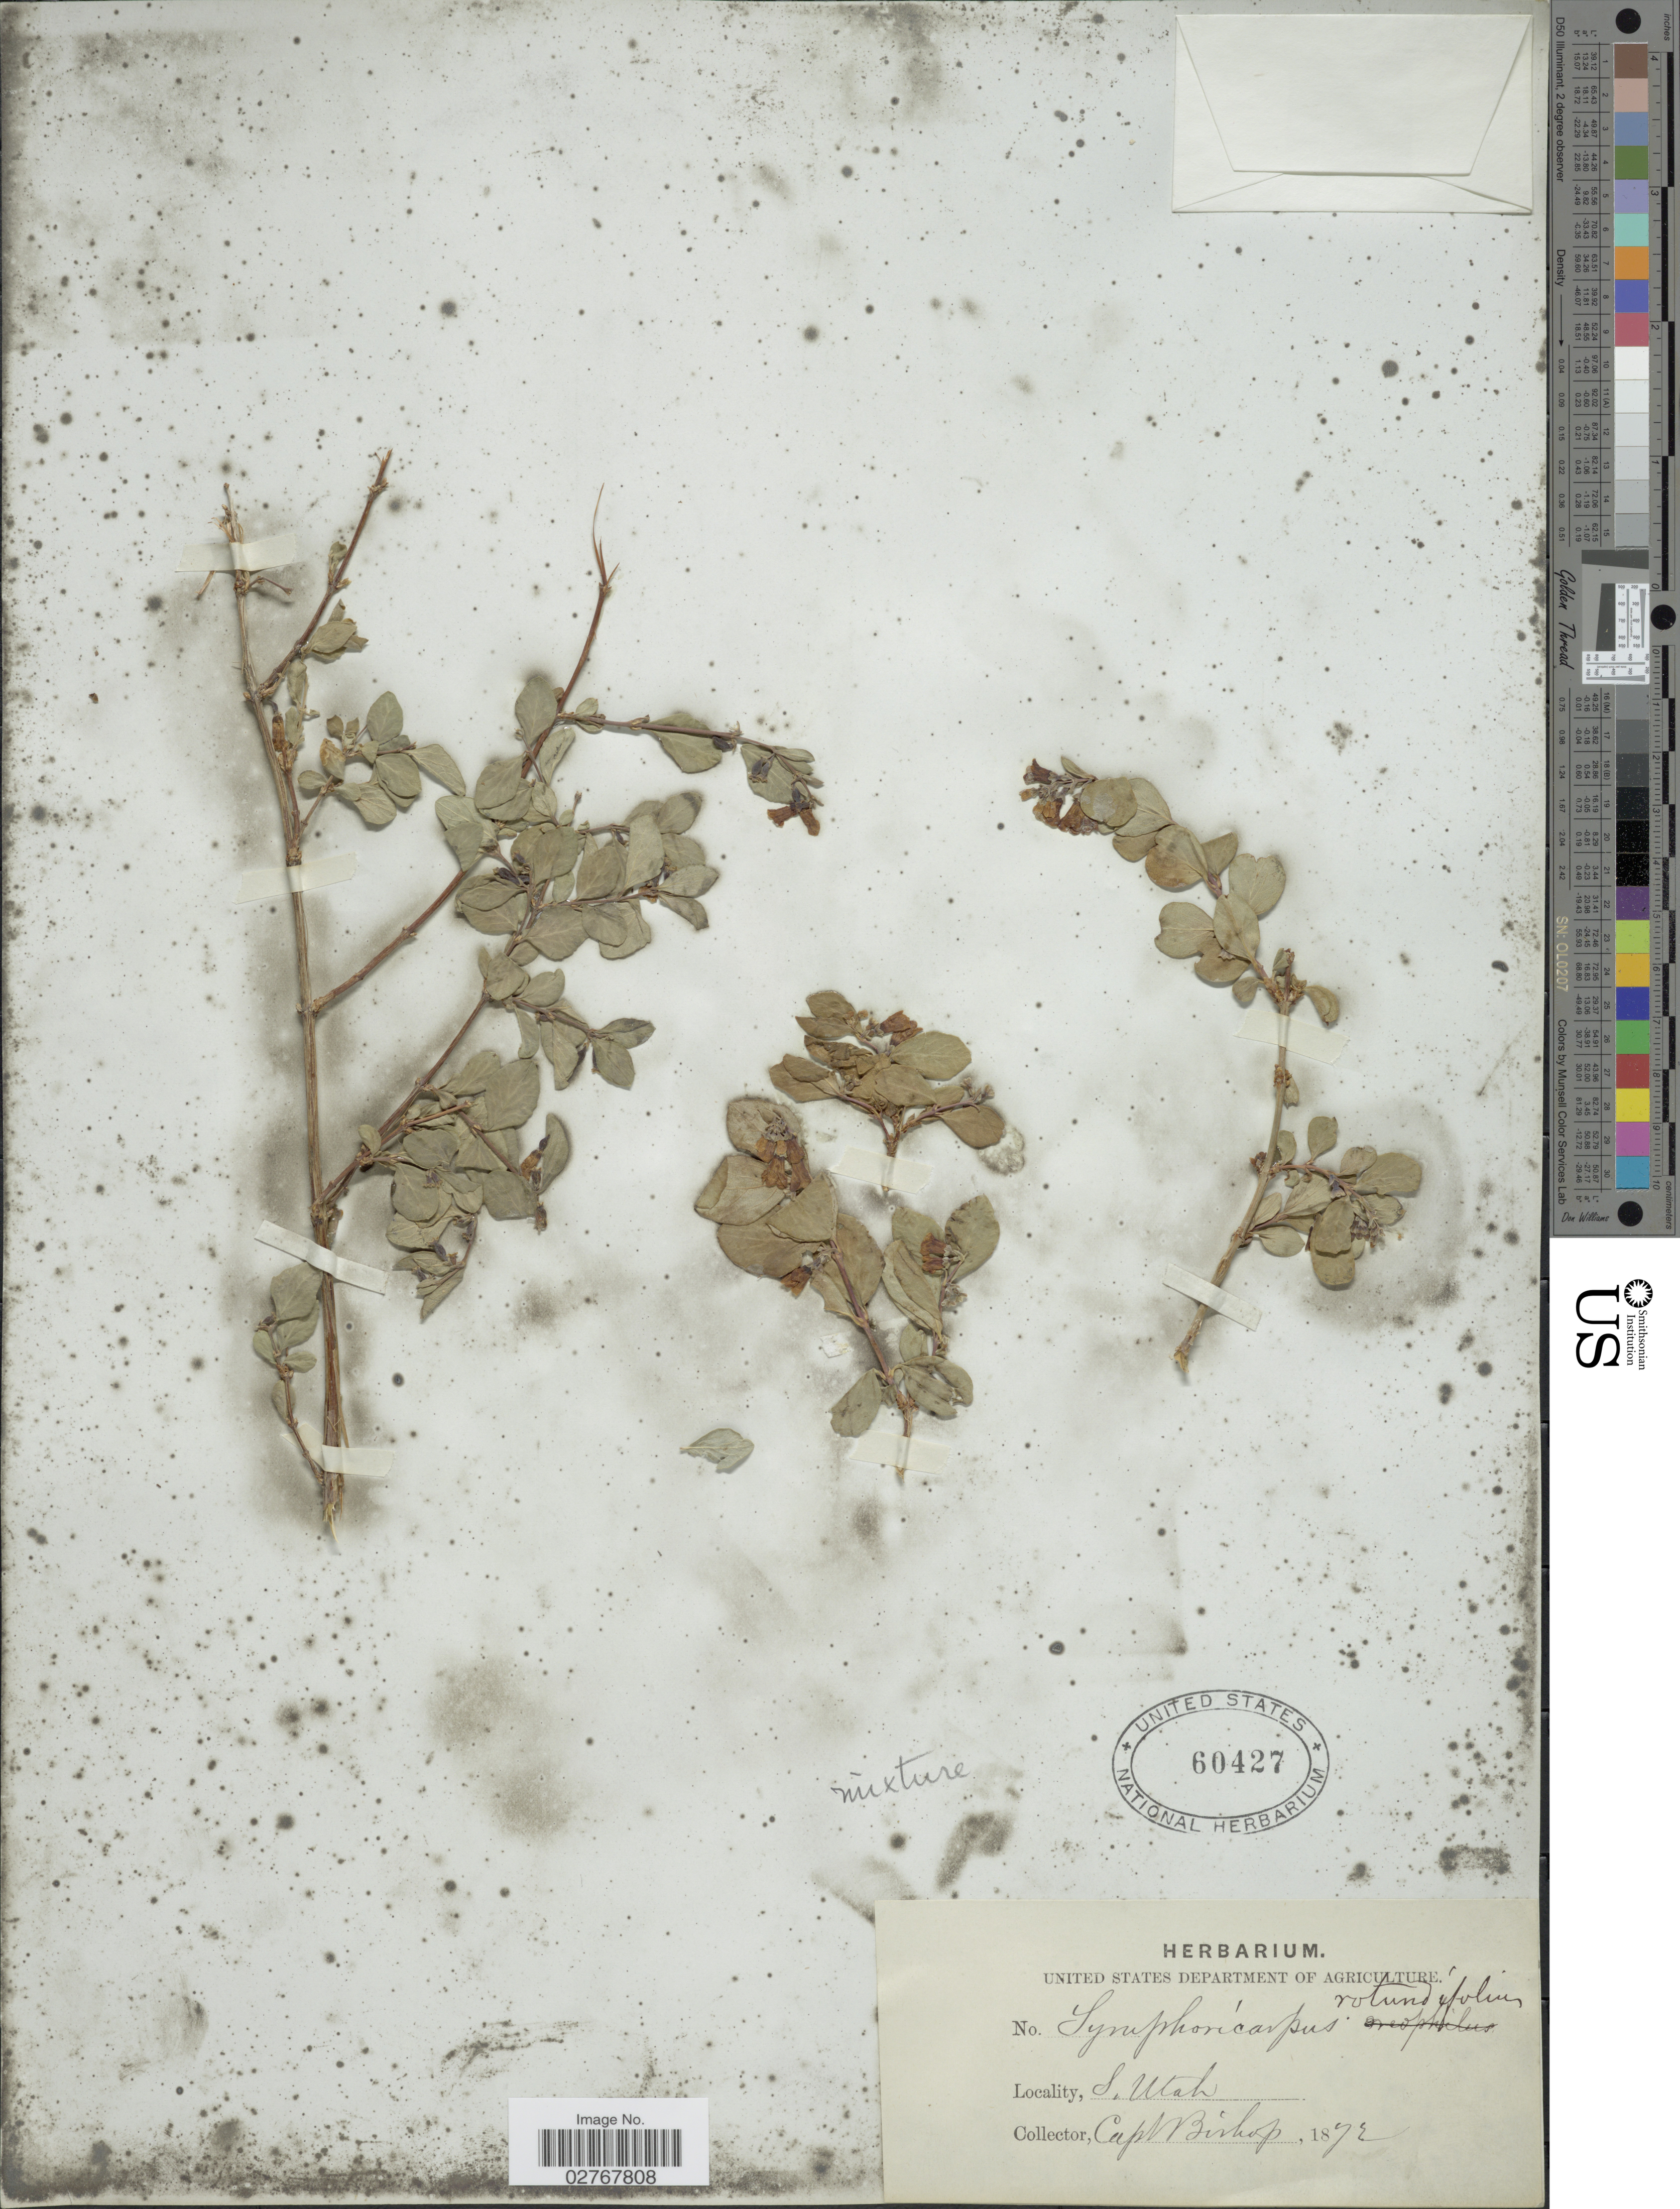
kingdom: Plantae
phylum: Tracheophyta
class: Magnoliopsida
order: Dipsacales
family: Caprifoliaceae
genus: Symphoricarpos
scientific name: Symphoricarpos rotundifolius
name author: A. Gray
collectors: F. M. Bishop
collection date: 1872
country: United States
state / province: Utah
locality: S. Utah.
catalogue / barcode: US 60427